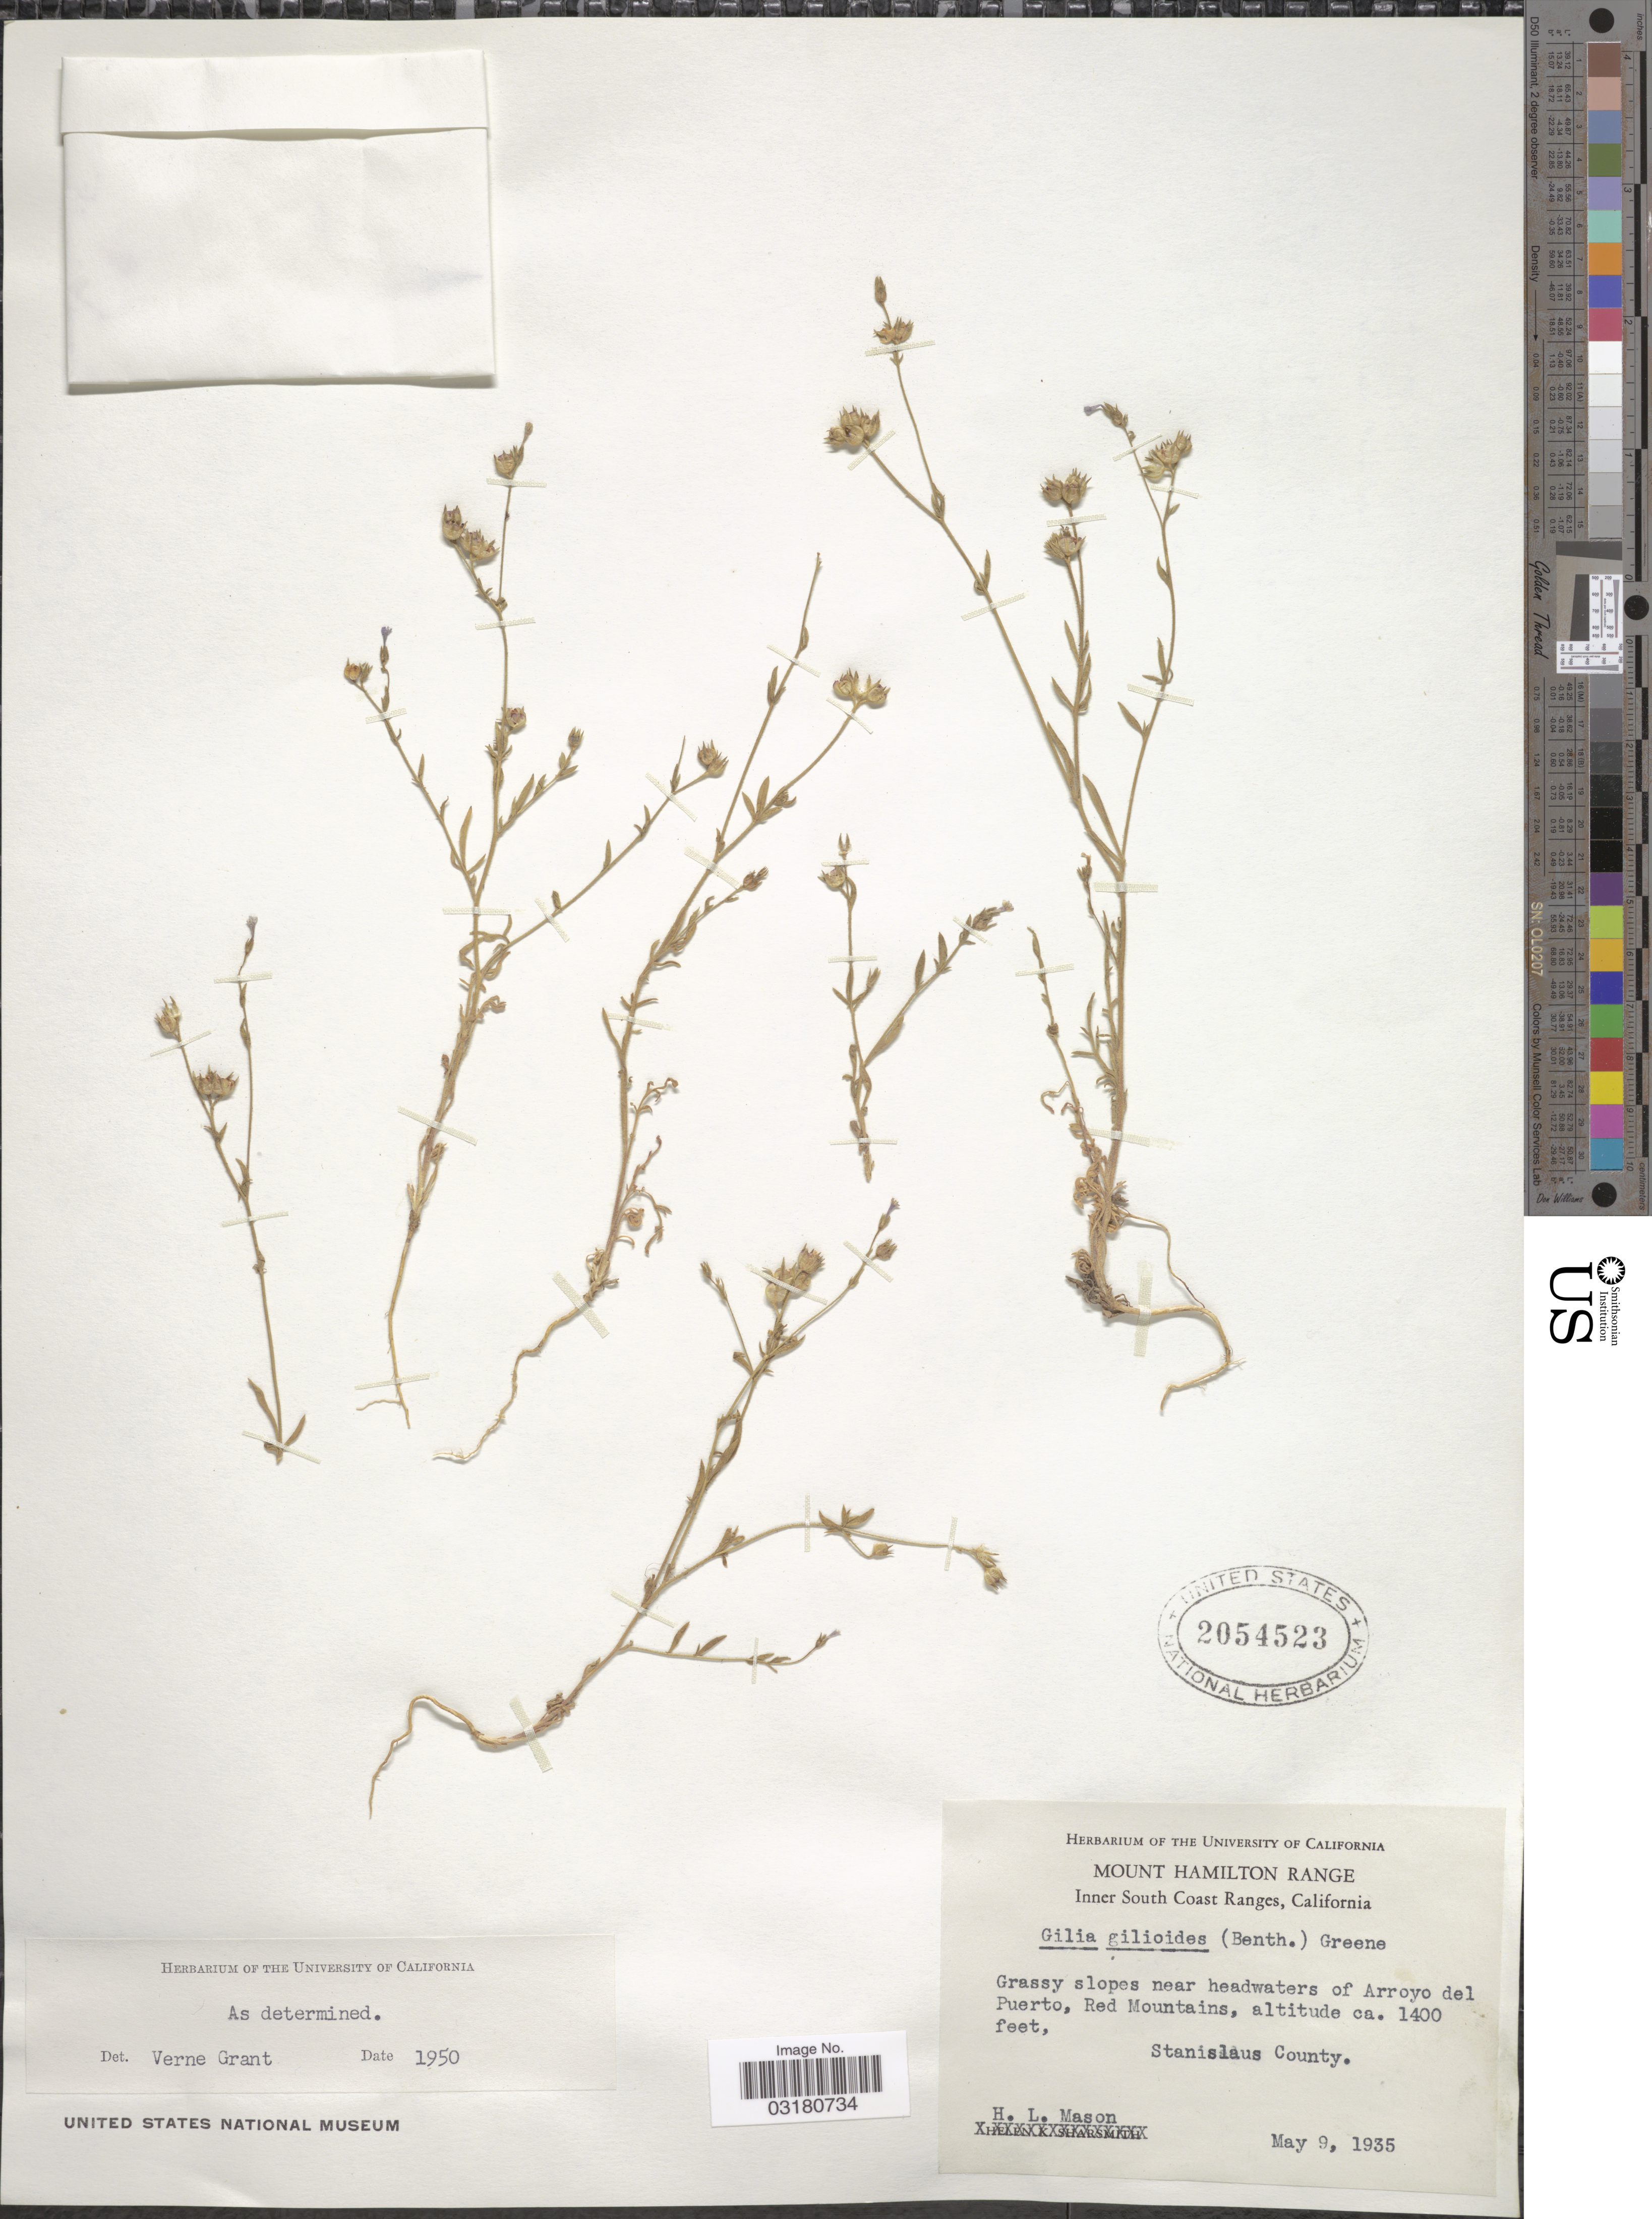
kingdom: Plantae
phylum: Tracheophyta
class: Magnoliopsida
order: Ericales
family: Polemoniaceae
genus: Allophyllum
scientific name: Allophyllum gilioides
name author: (Benth.) Benth.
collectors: H. L. Mason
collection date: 1935-05-09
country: United States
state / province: California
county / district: Stanislaus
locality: Mount Hamilton Range. Inner South Coast Ranges. Grassy slopes near headwaters of Arroyo del Puerto, Red Mountains, Stanislaus County.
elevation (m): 427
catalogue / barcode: US 2054523